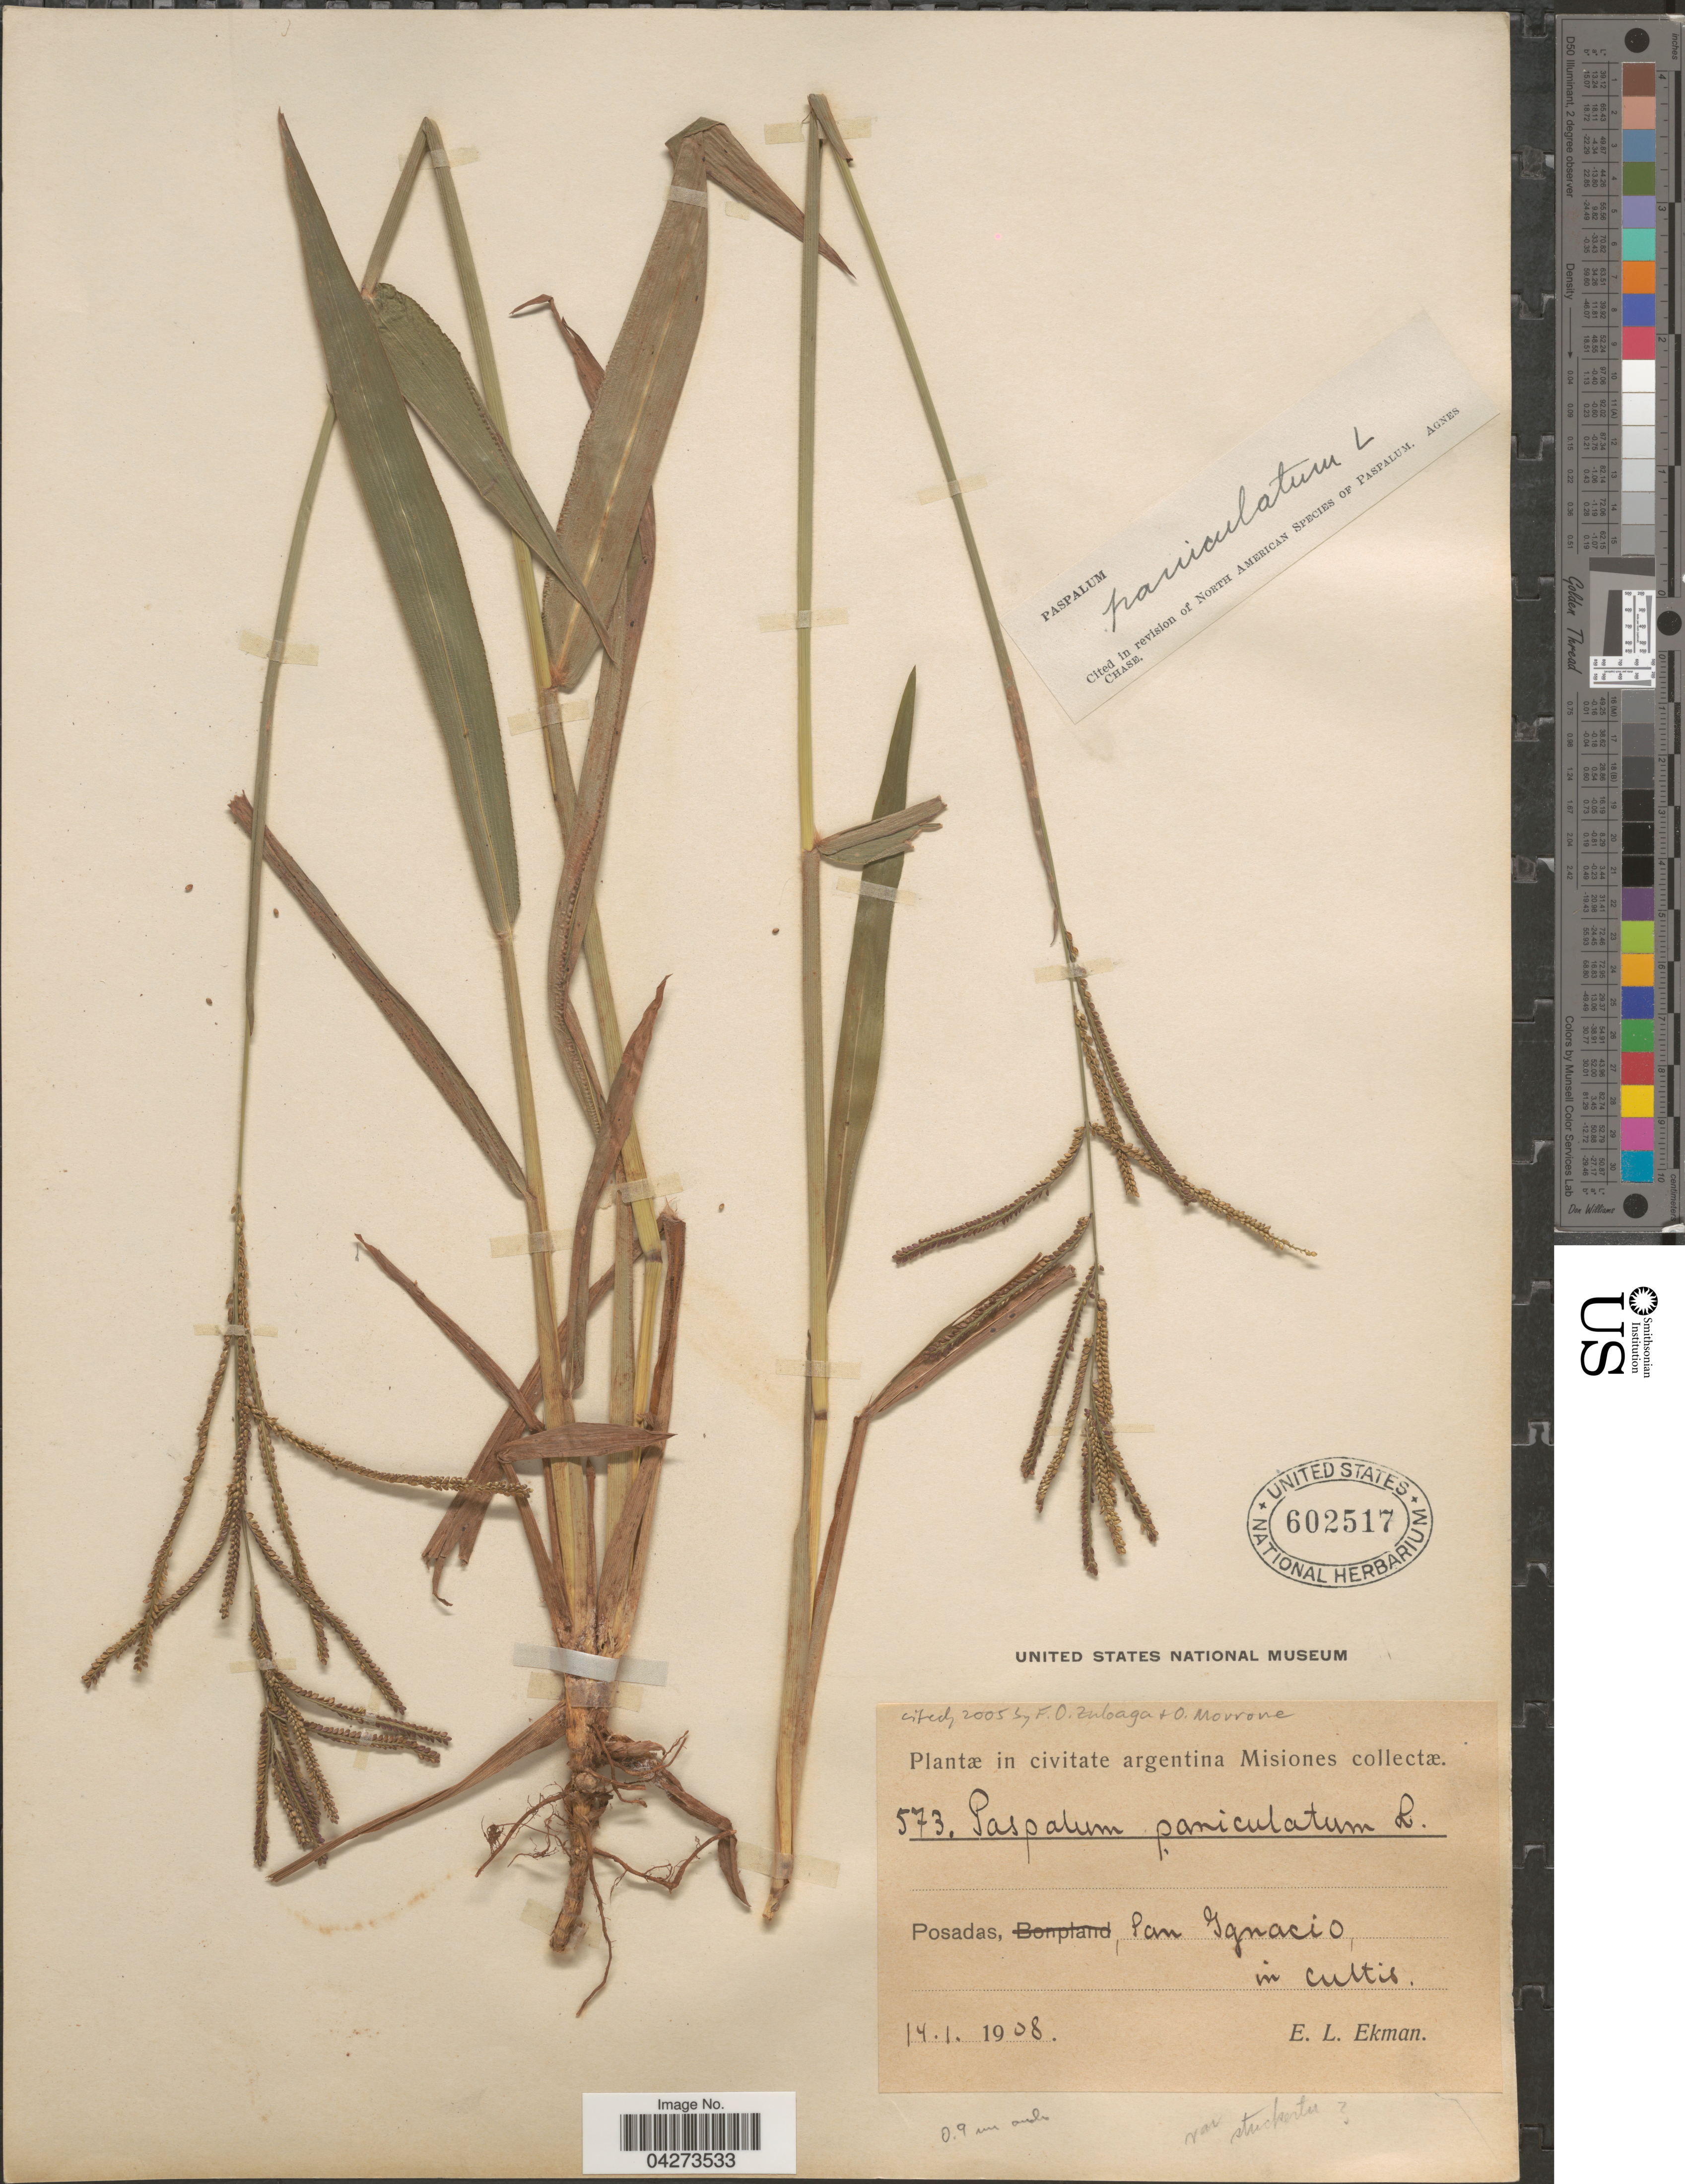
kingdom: Plantae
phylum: Tracheophyta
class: Liliopsida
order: Poales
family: Poaceae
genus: Paspalum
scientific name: Paspalum paniculatum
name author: L.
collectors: E. L. Ekman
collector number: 573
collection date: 1908-01-14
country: Argentina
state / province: Misiones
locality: Posadas, San Ignacio, in cultis.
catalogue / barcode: US 602517